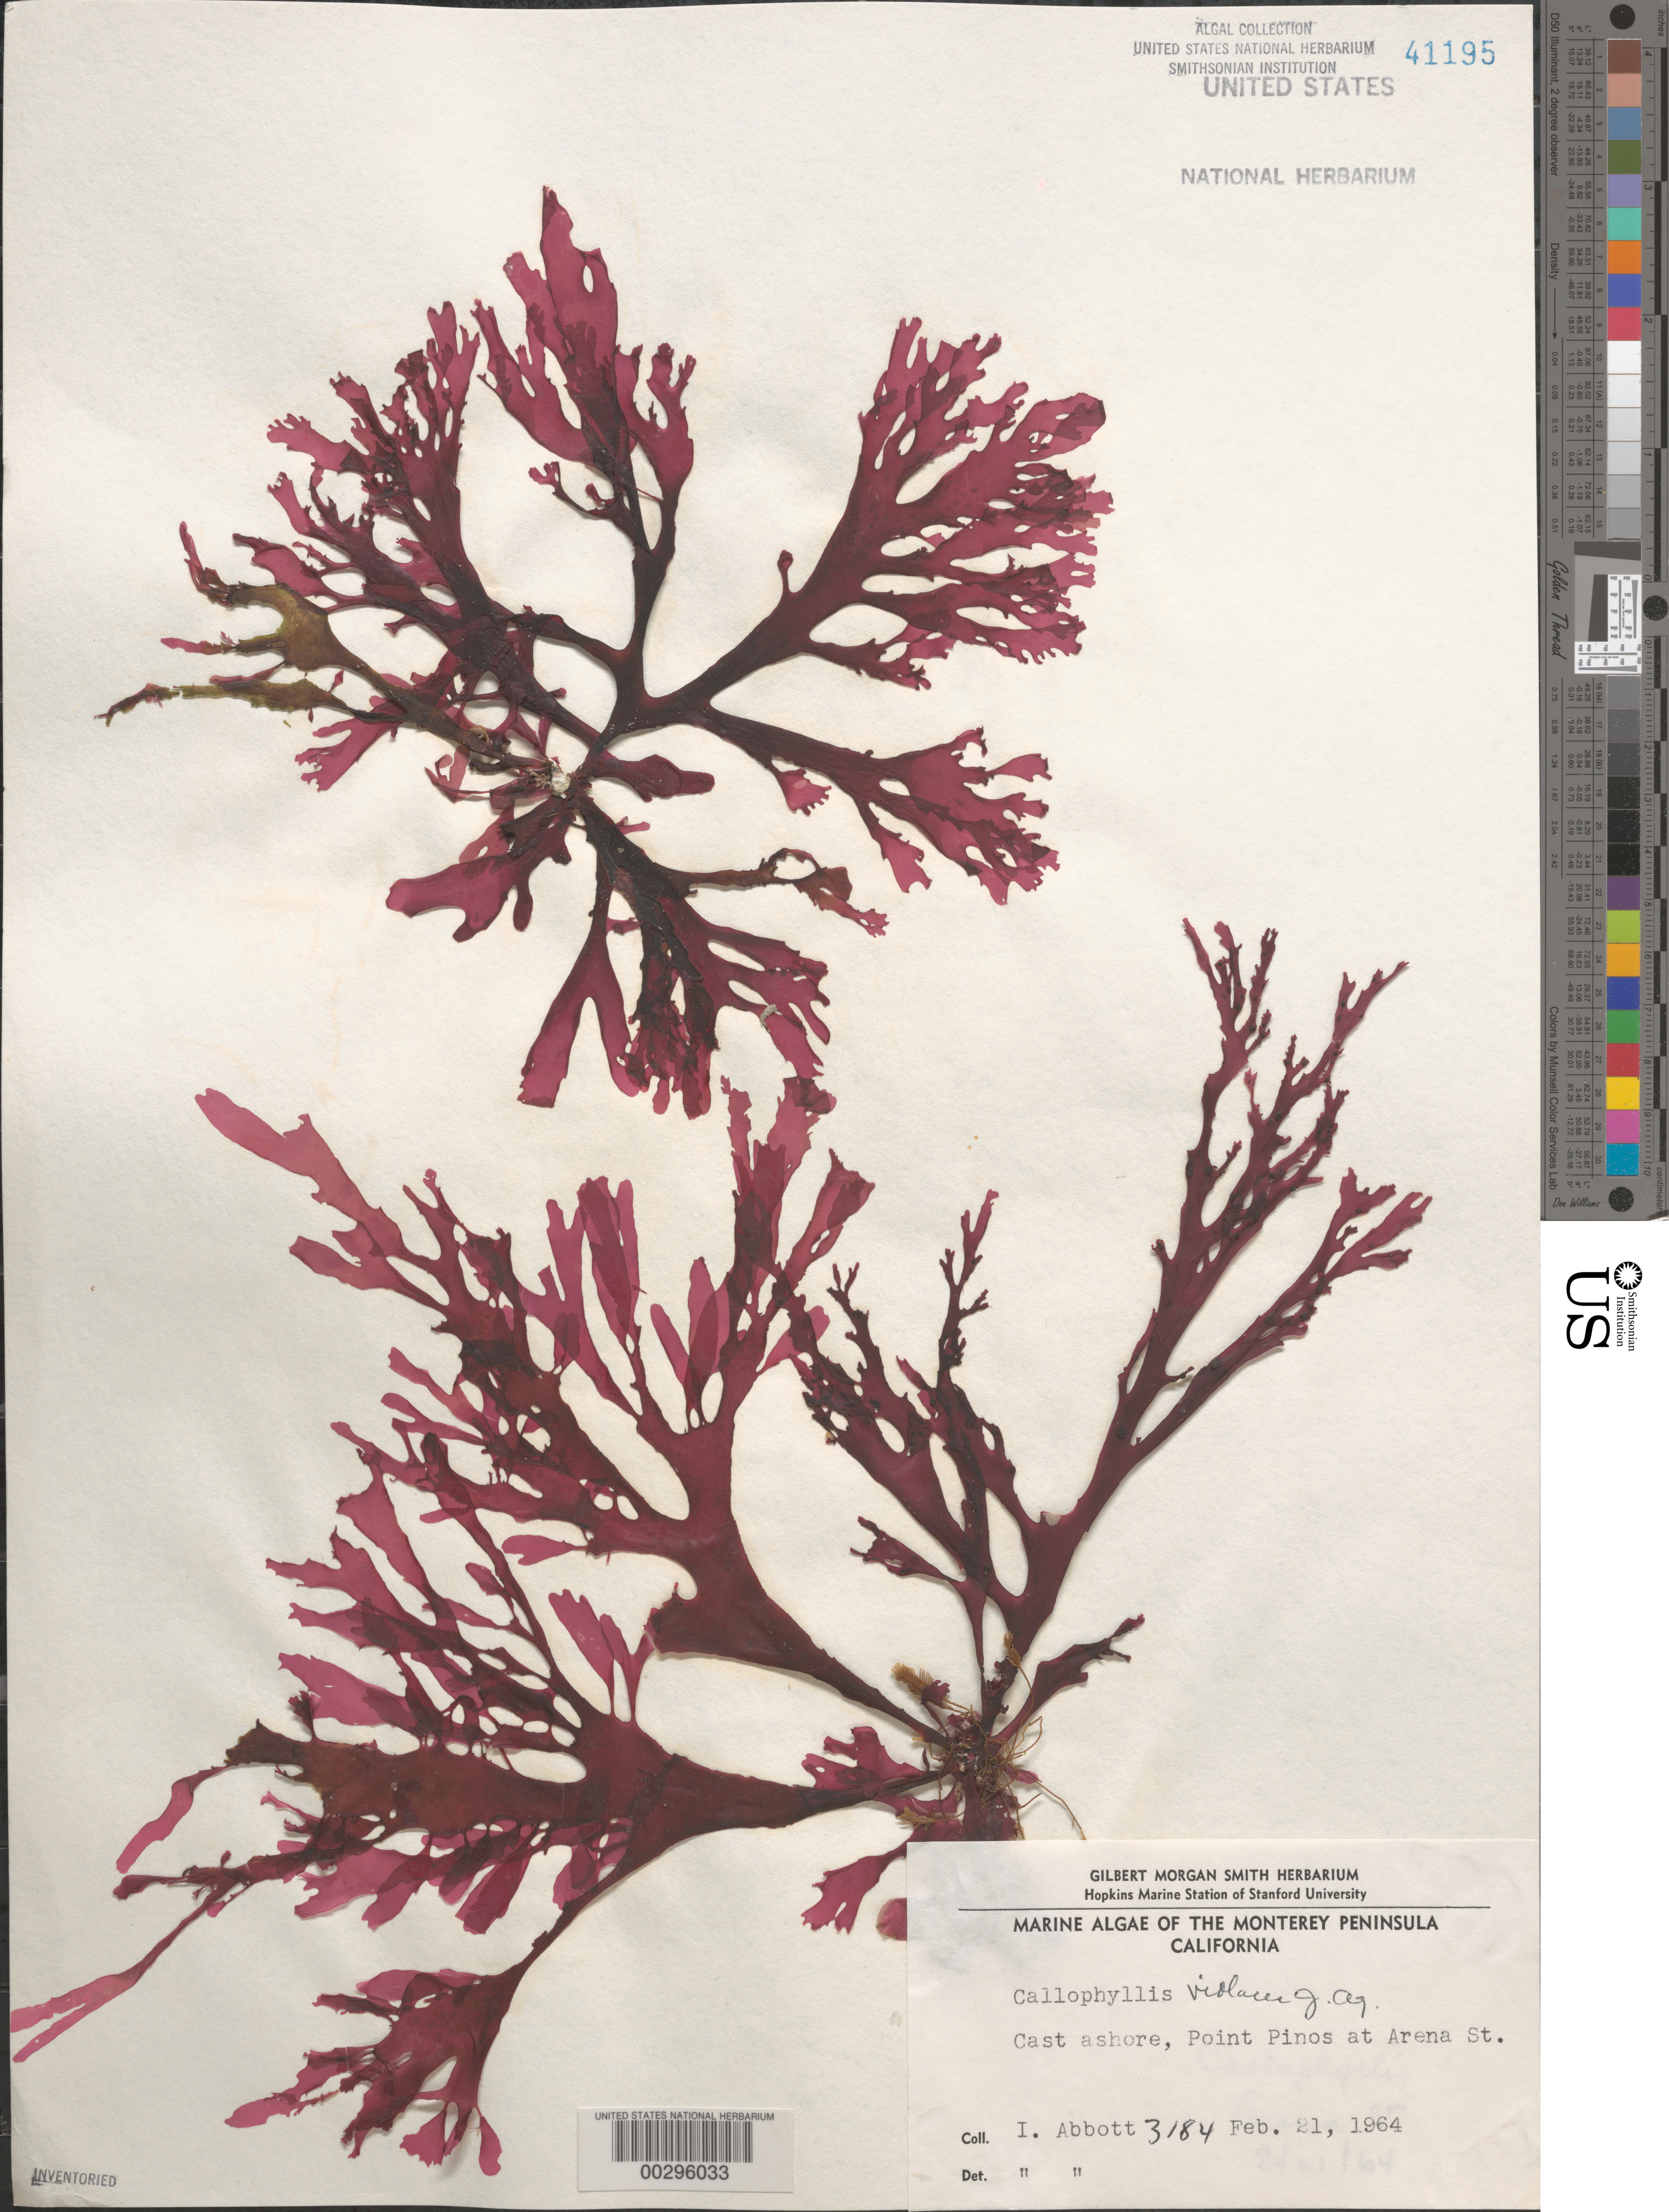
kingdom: Plantae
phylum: Rhodophyta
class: Florideophyceae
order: Gigartinales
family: Kallymeniaceae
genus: Callophyllis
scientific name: Callophyllis violacea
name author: J. Agardh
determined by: Abbott, Isabella A.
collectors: I. A. Abbott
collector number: IAA 3184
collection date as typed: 21 Feb 1964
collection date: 1964-02-21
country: United States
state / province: California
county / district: Monterey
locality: Point Pinos, Arena Street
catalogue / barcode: US 41195